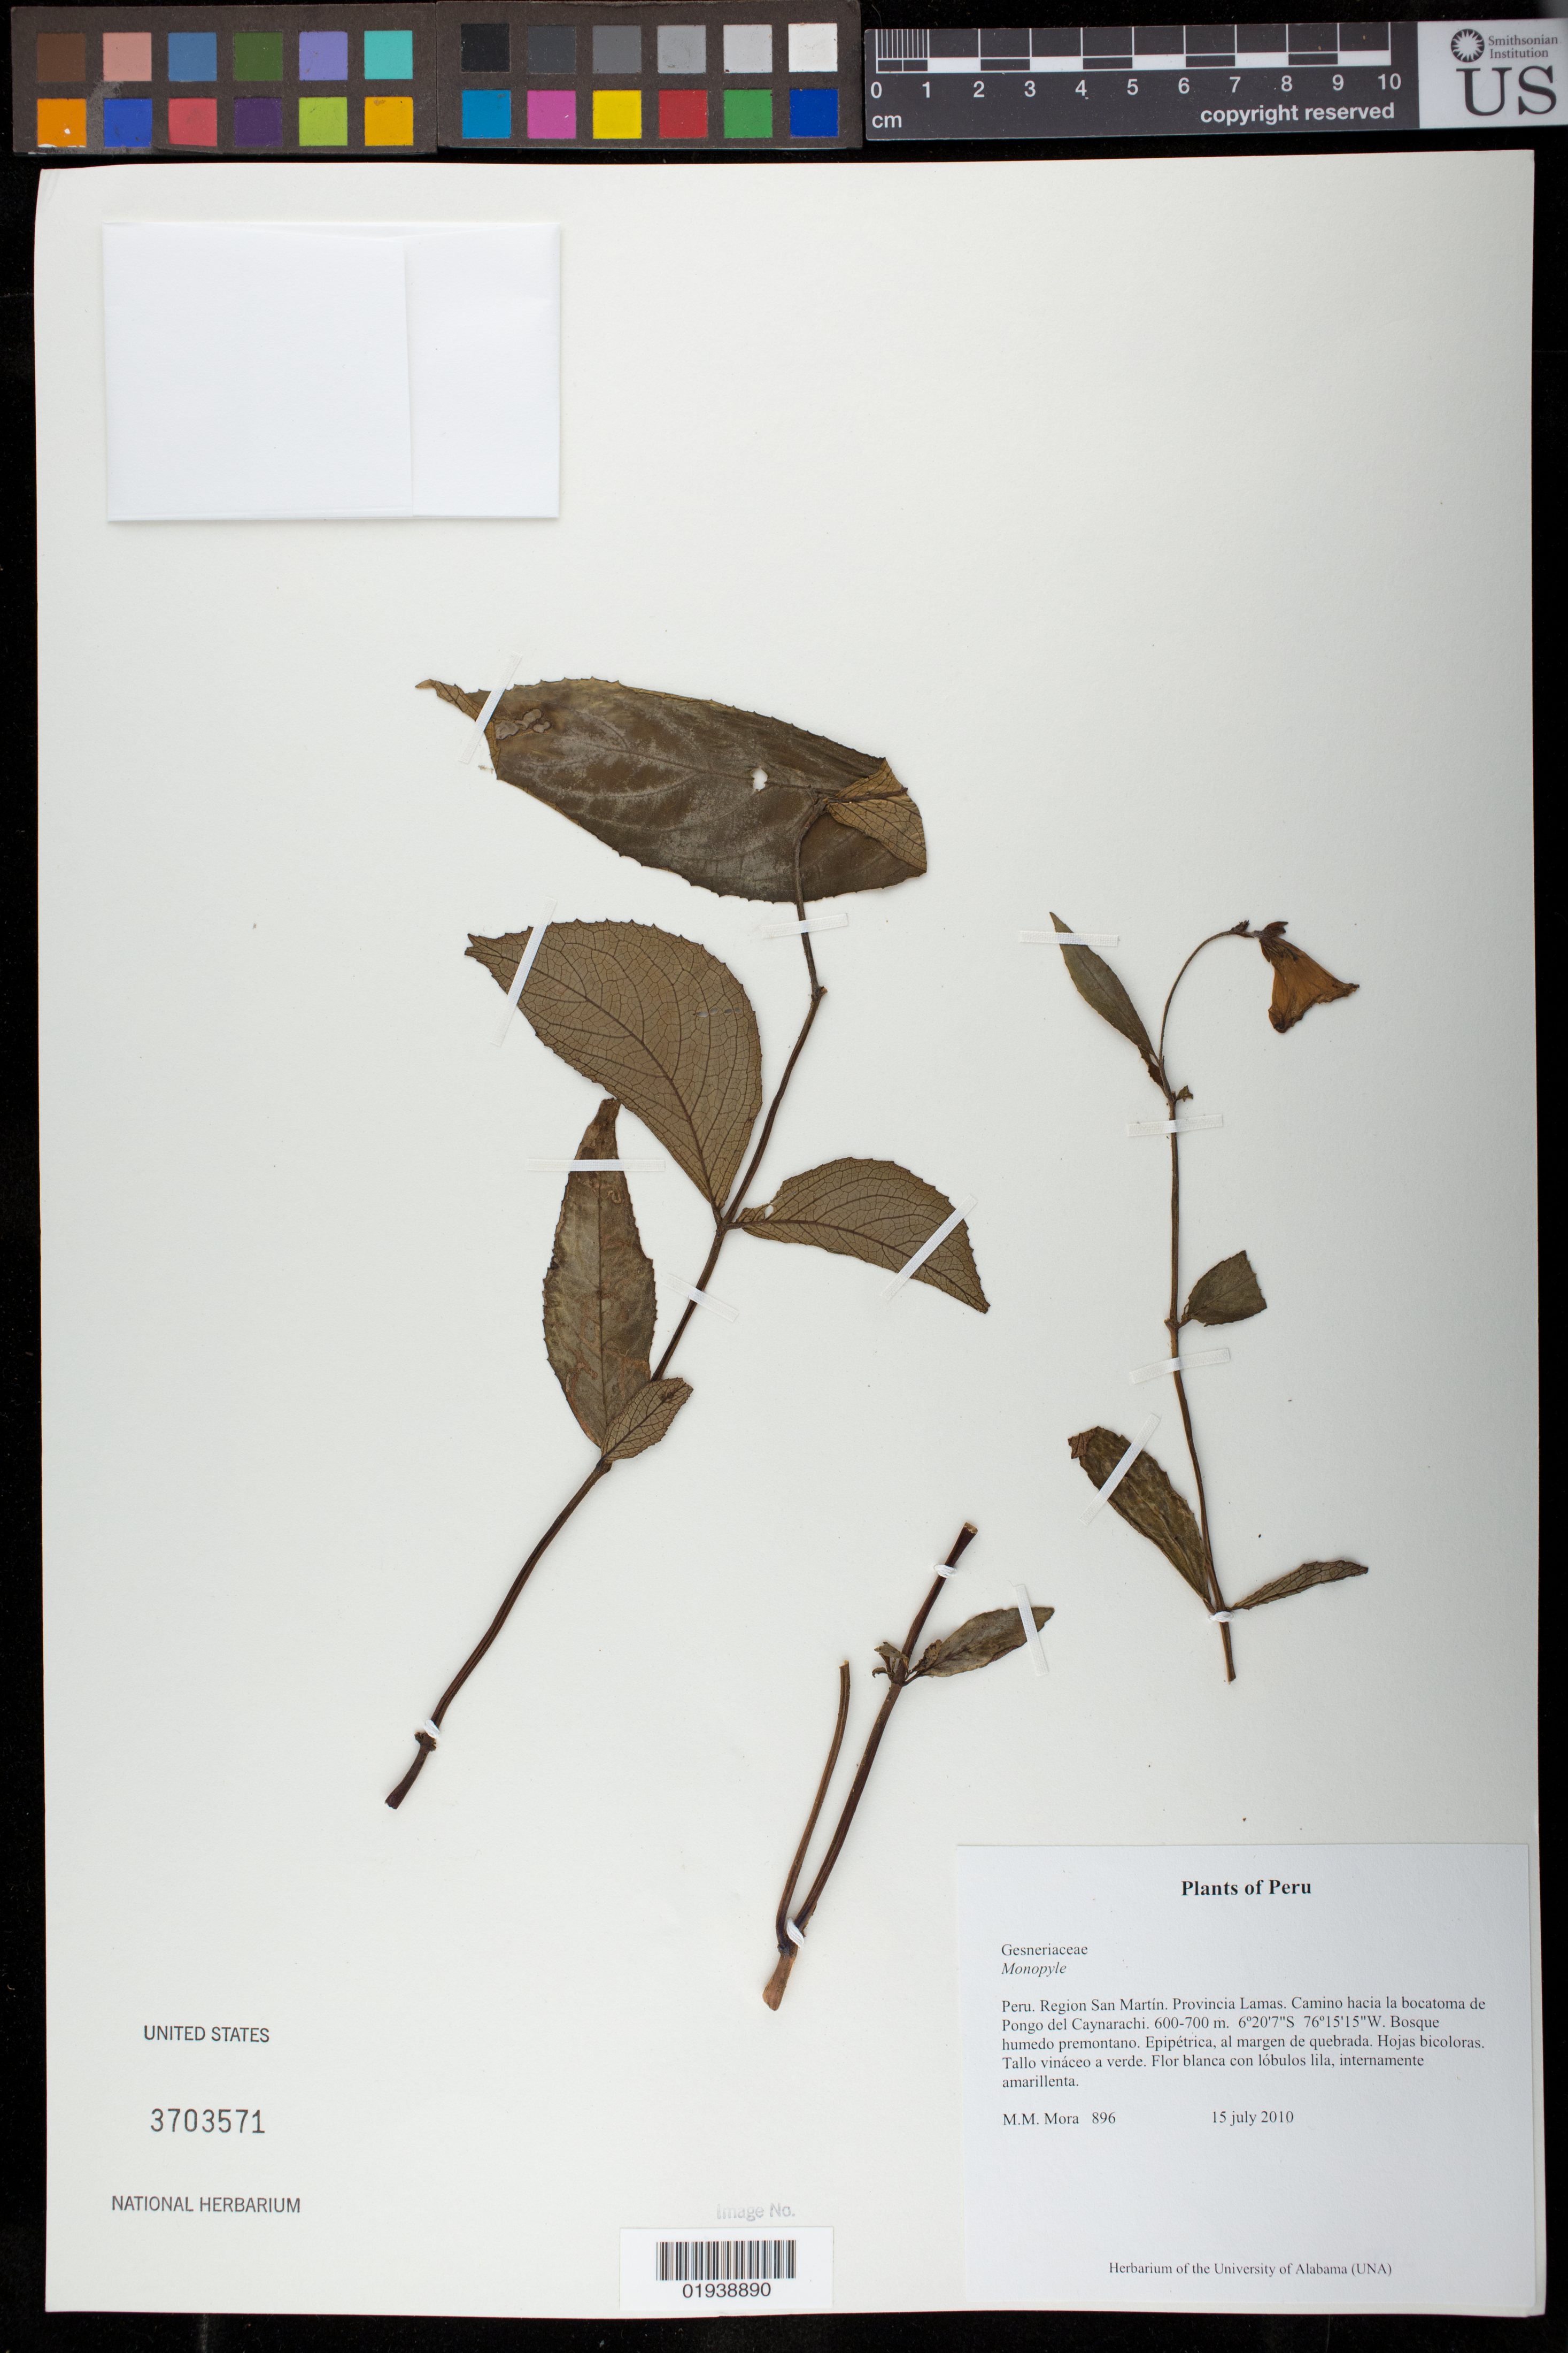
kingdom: Plantae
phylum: Tracheophyta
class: Magnoliopsida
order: Lamiales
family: Gesneriaceae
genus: Monopyle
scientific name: Monopyle sp.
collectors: M. M. Mora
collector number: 896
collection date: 2010-07-15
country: Peru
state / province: San Martín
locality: Provincia Lamas. Camino hacia la bocatoma de Pongo del Caynarachi.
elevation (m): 600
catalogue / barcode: US 3703571